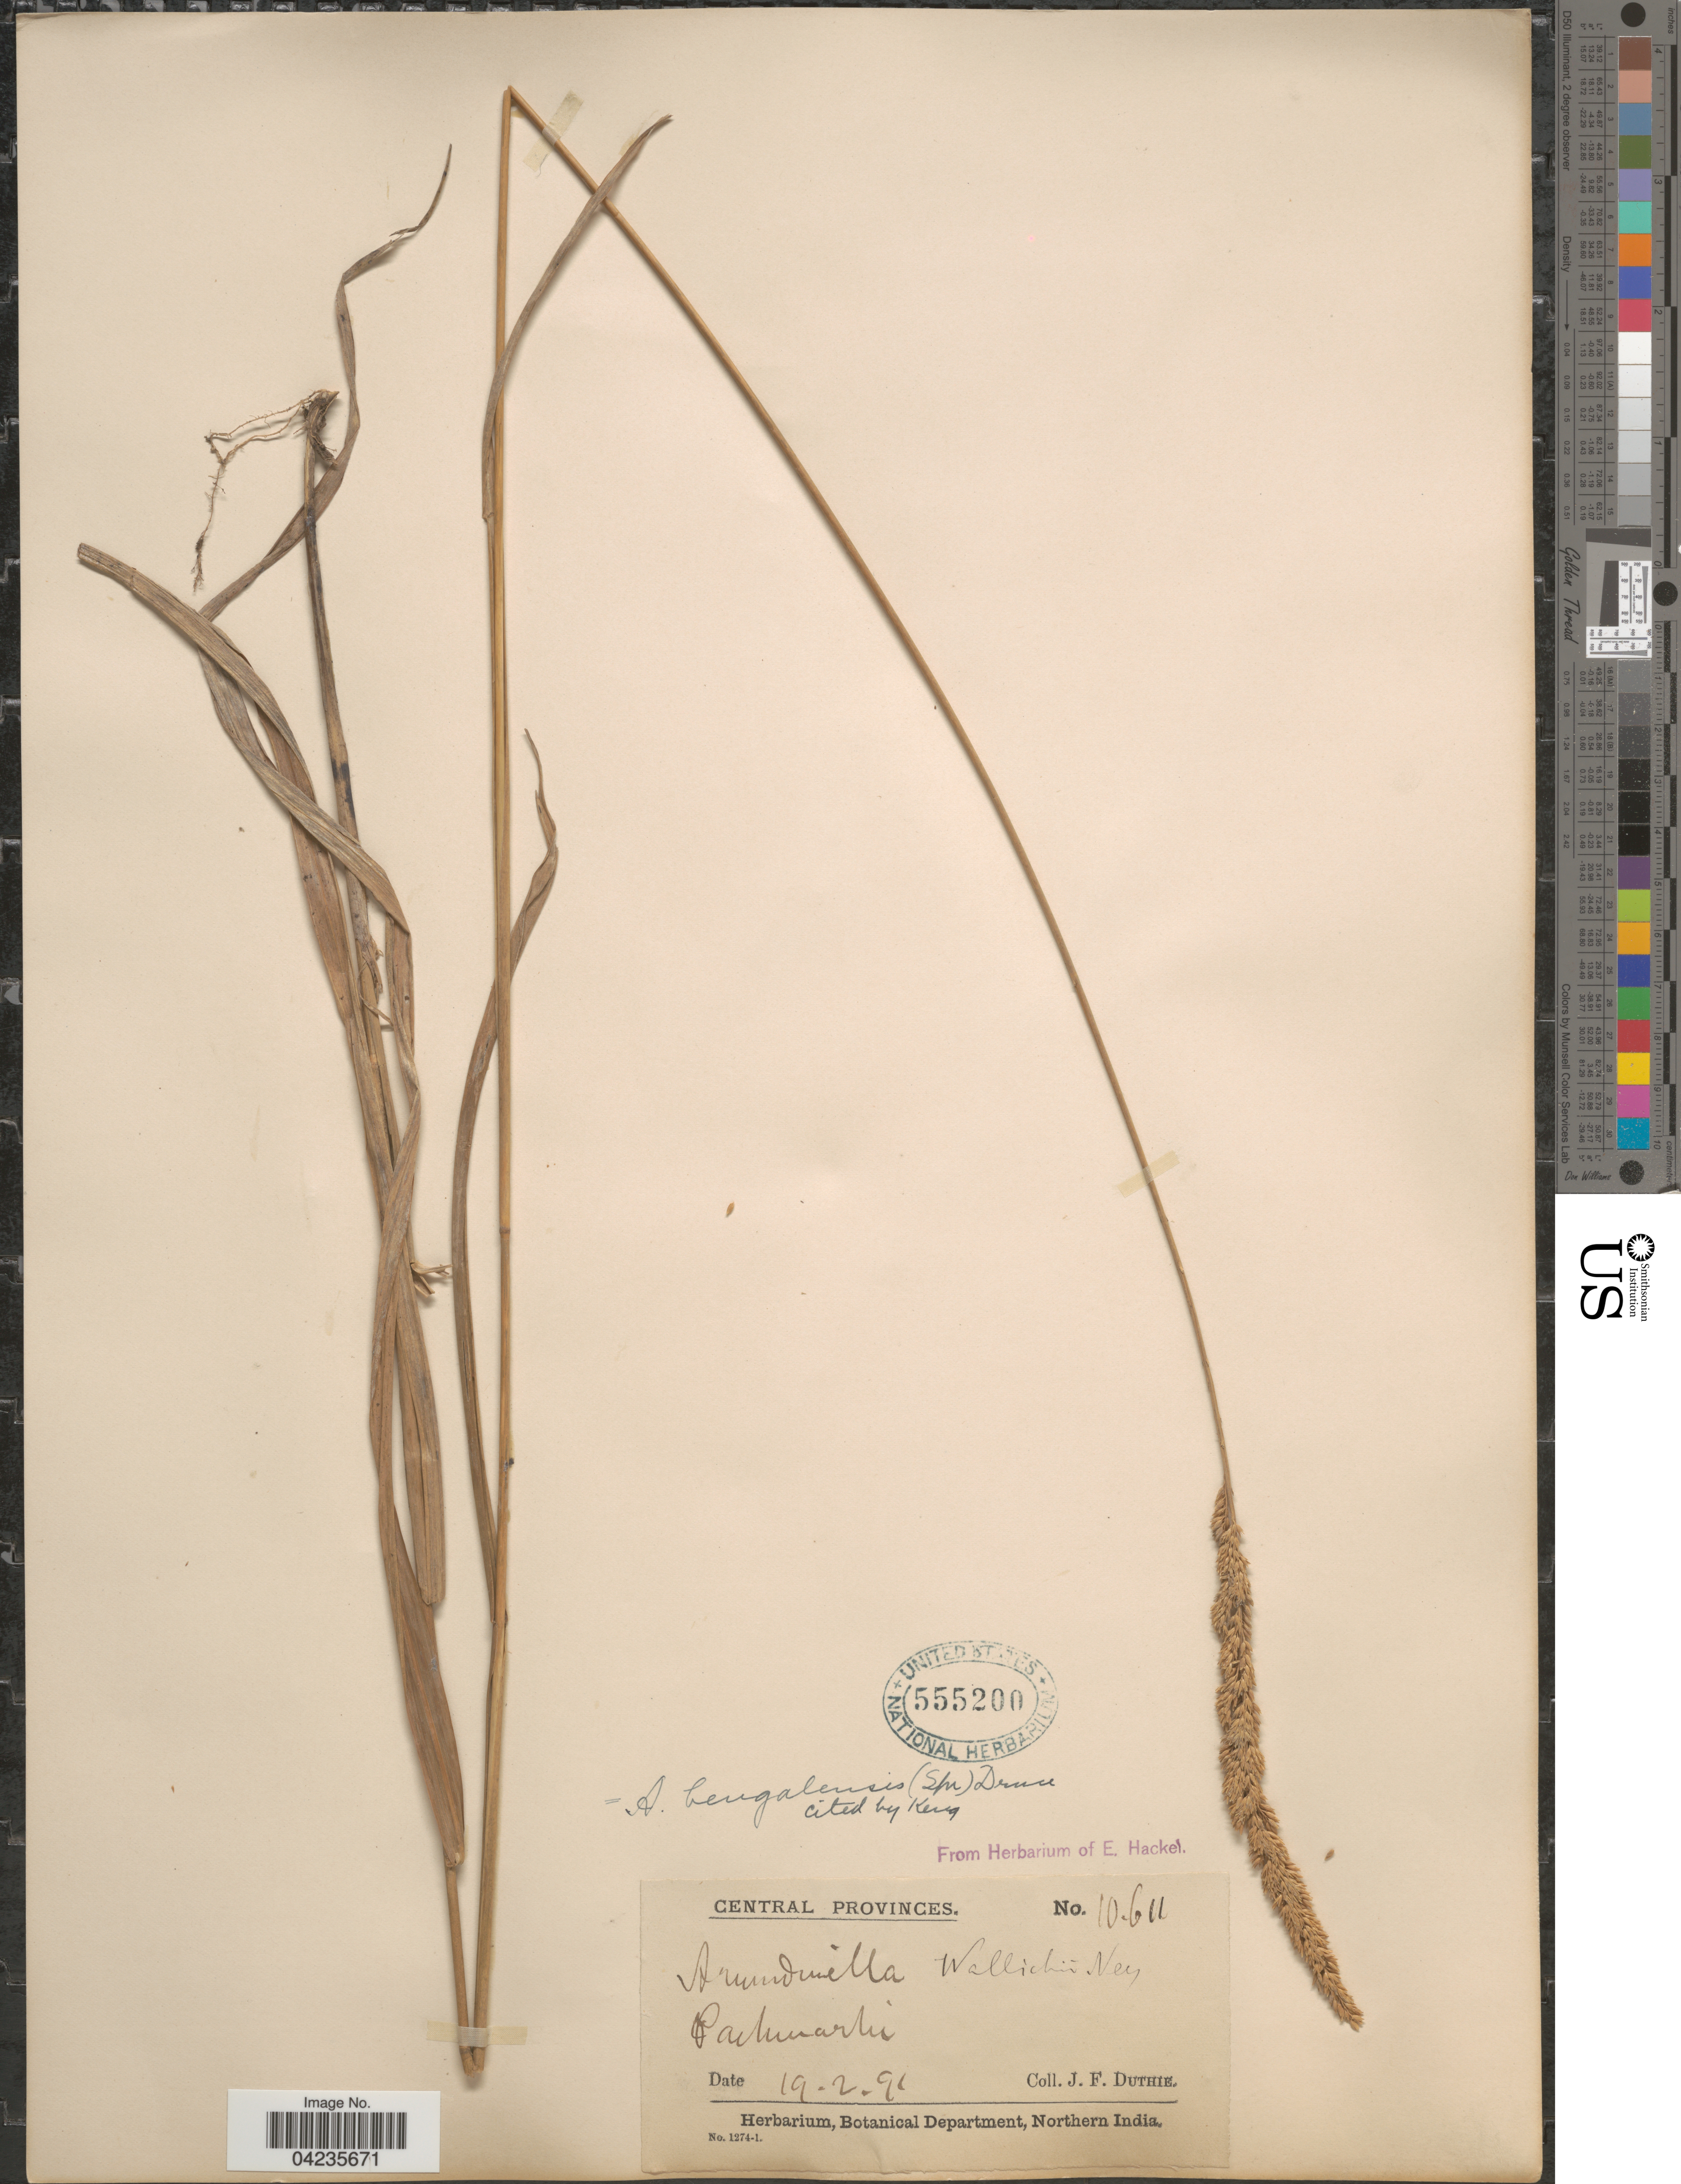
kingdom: Plantae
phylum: Tracheophyta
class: Liliopsida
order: Poales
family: Poaceae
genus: Arundinella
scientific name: Arundinella bengalensis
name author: (Spreng.) Druce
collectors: J. F. Duthie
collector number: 10611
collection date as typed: Transcribed d/m/y: 19/2/91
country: India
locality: Central Provinces. Pachmarhi.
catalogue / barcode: US 555200